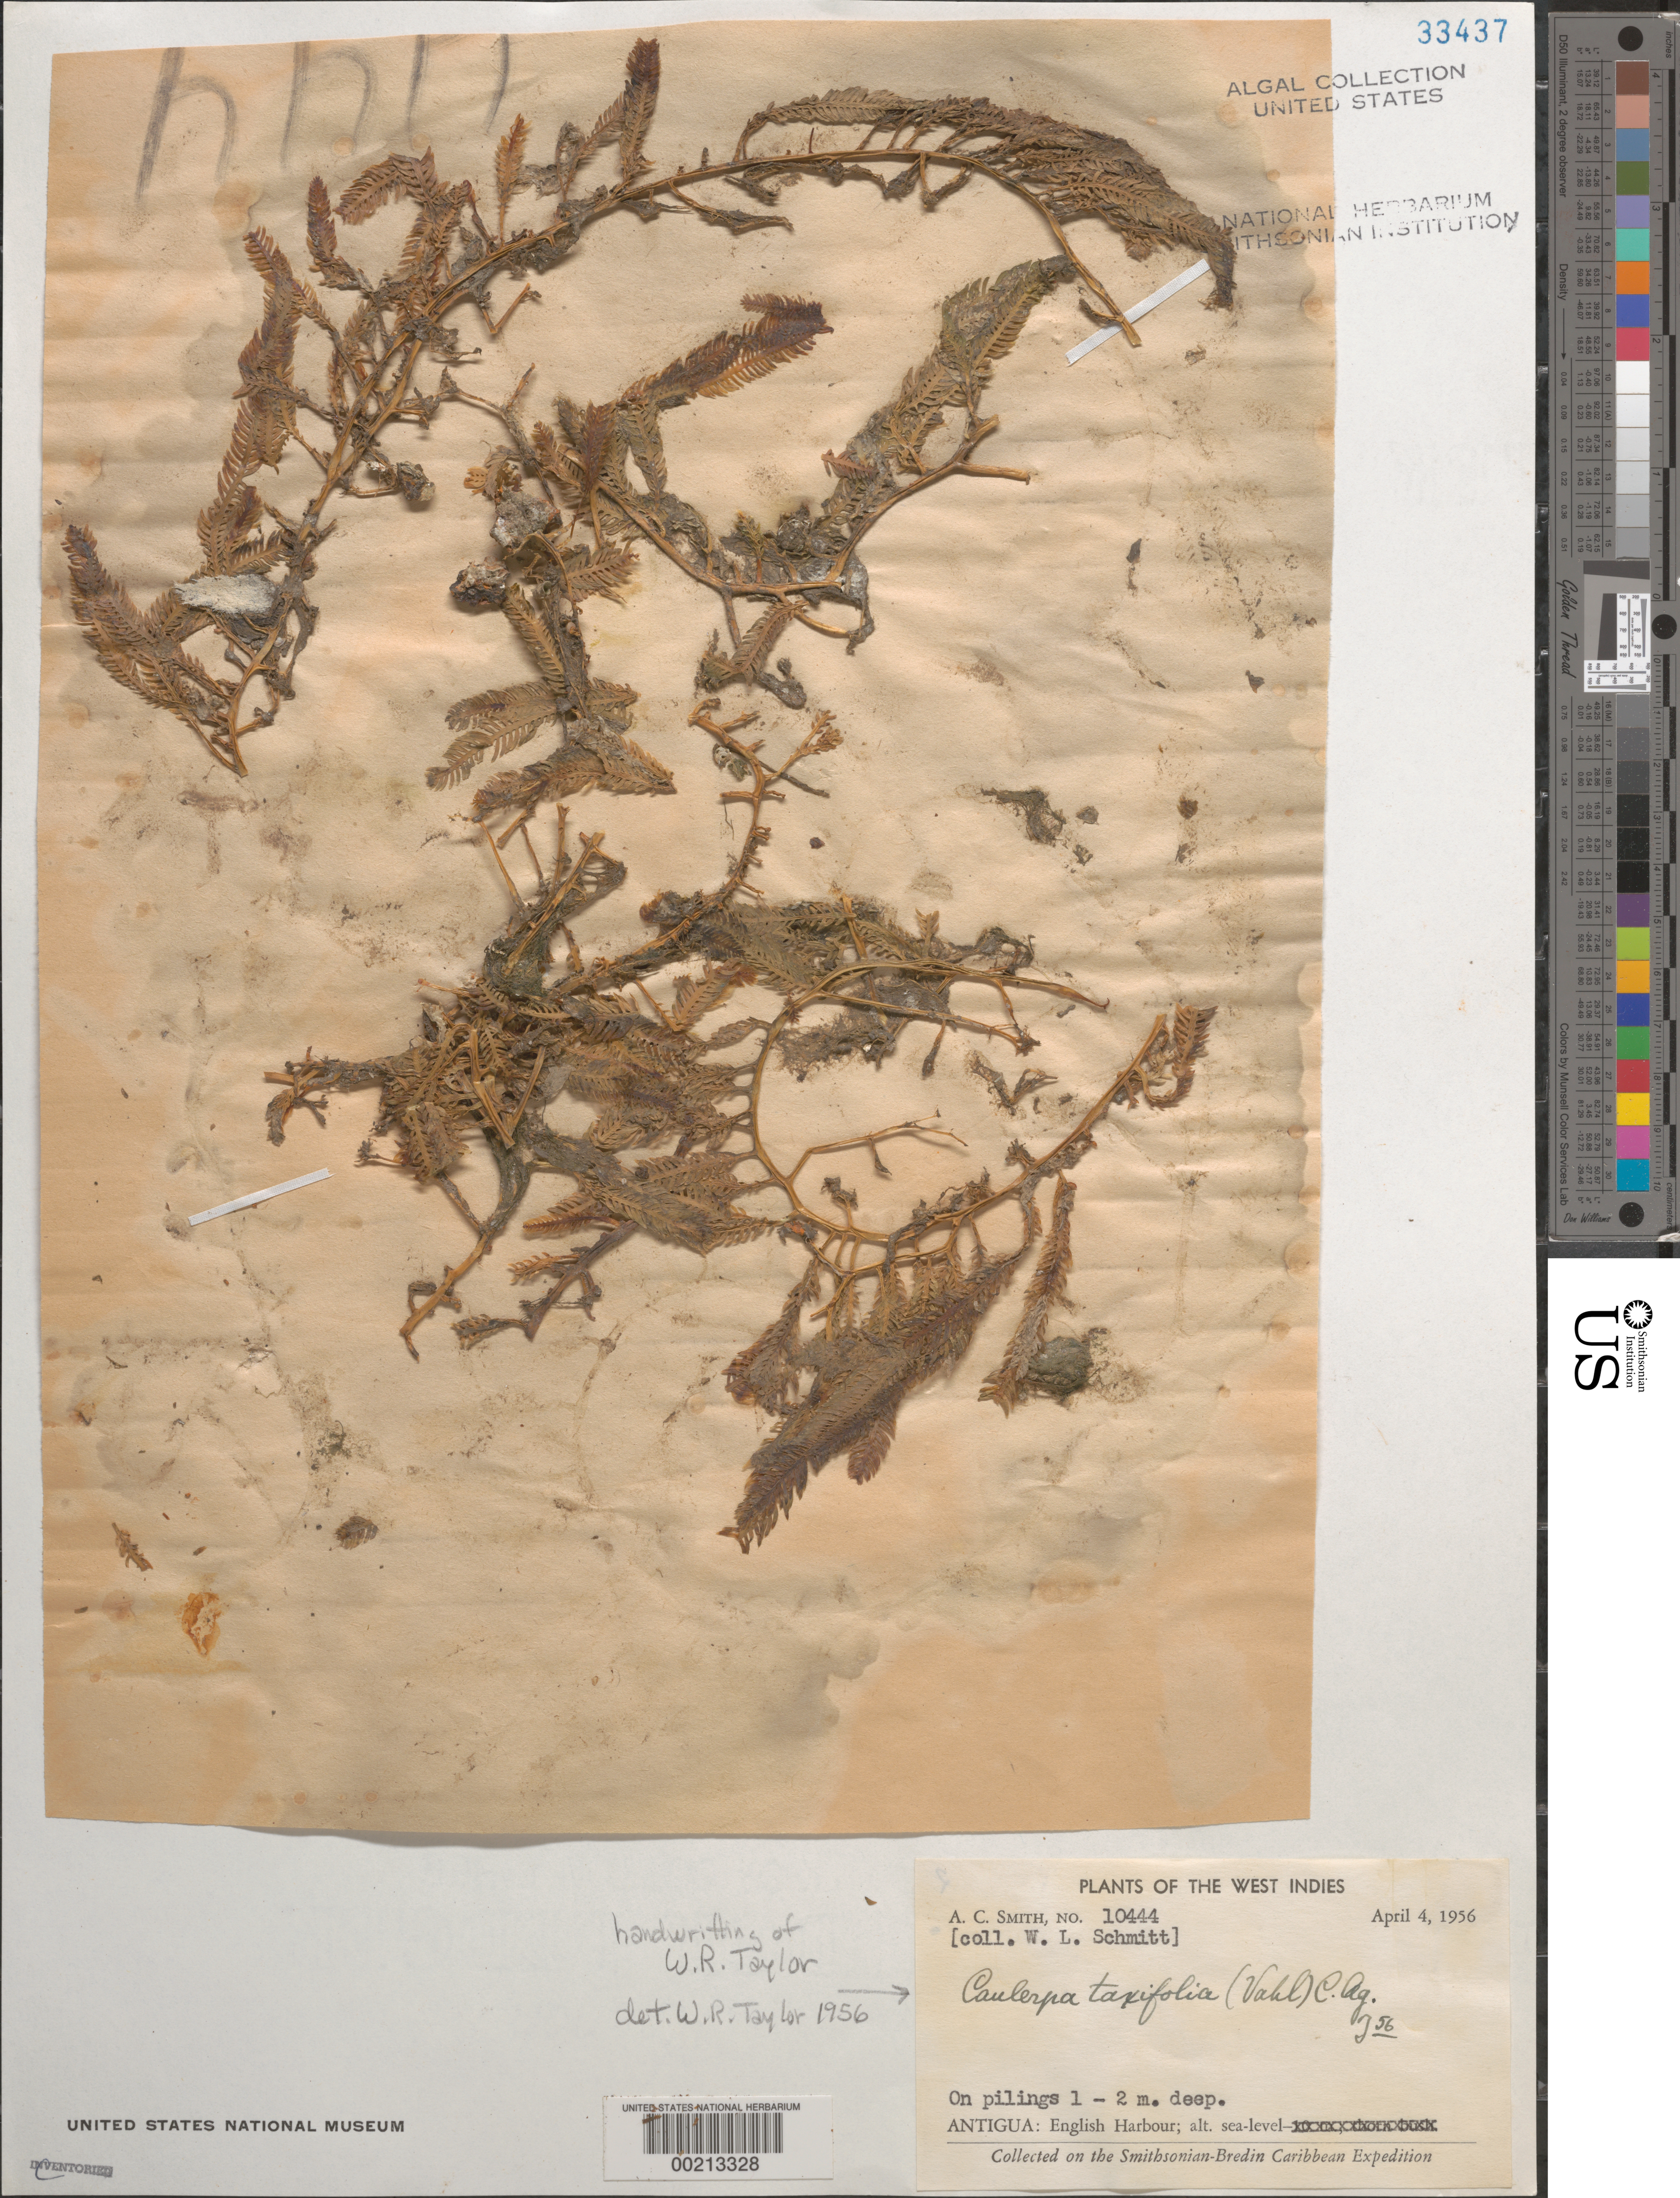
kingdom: Plantae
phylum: Chlorophyta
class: Ulvophyceae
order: Bryopsidales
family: Caulerpaceae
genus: Caulerpa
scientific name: Caulerpa taxifolia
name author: (M. Vahl) C. Agardh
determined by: Taylor, William R.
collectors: W. L. Schmitt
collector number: Ac Smith 10444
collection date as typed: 04 Apr 1956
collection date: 1956-04-04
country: Antigua and Barbuda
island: Antigua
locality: English Harbor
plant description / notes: Smithsonian-Bredin Caribbean Expedition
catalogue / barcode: US 33437